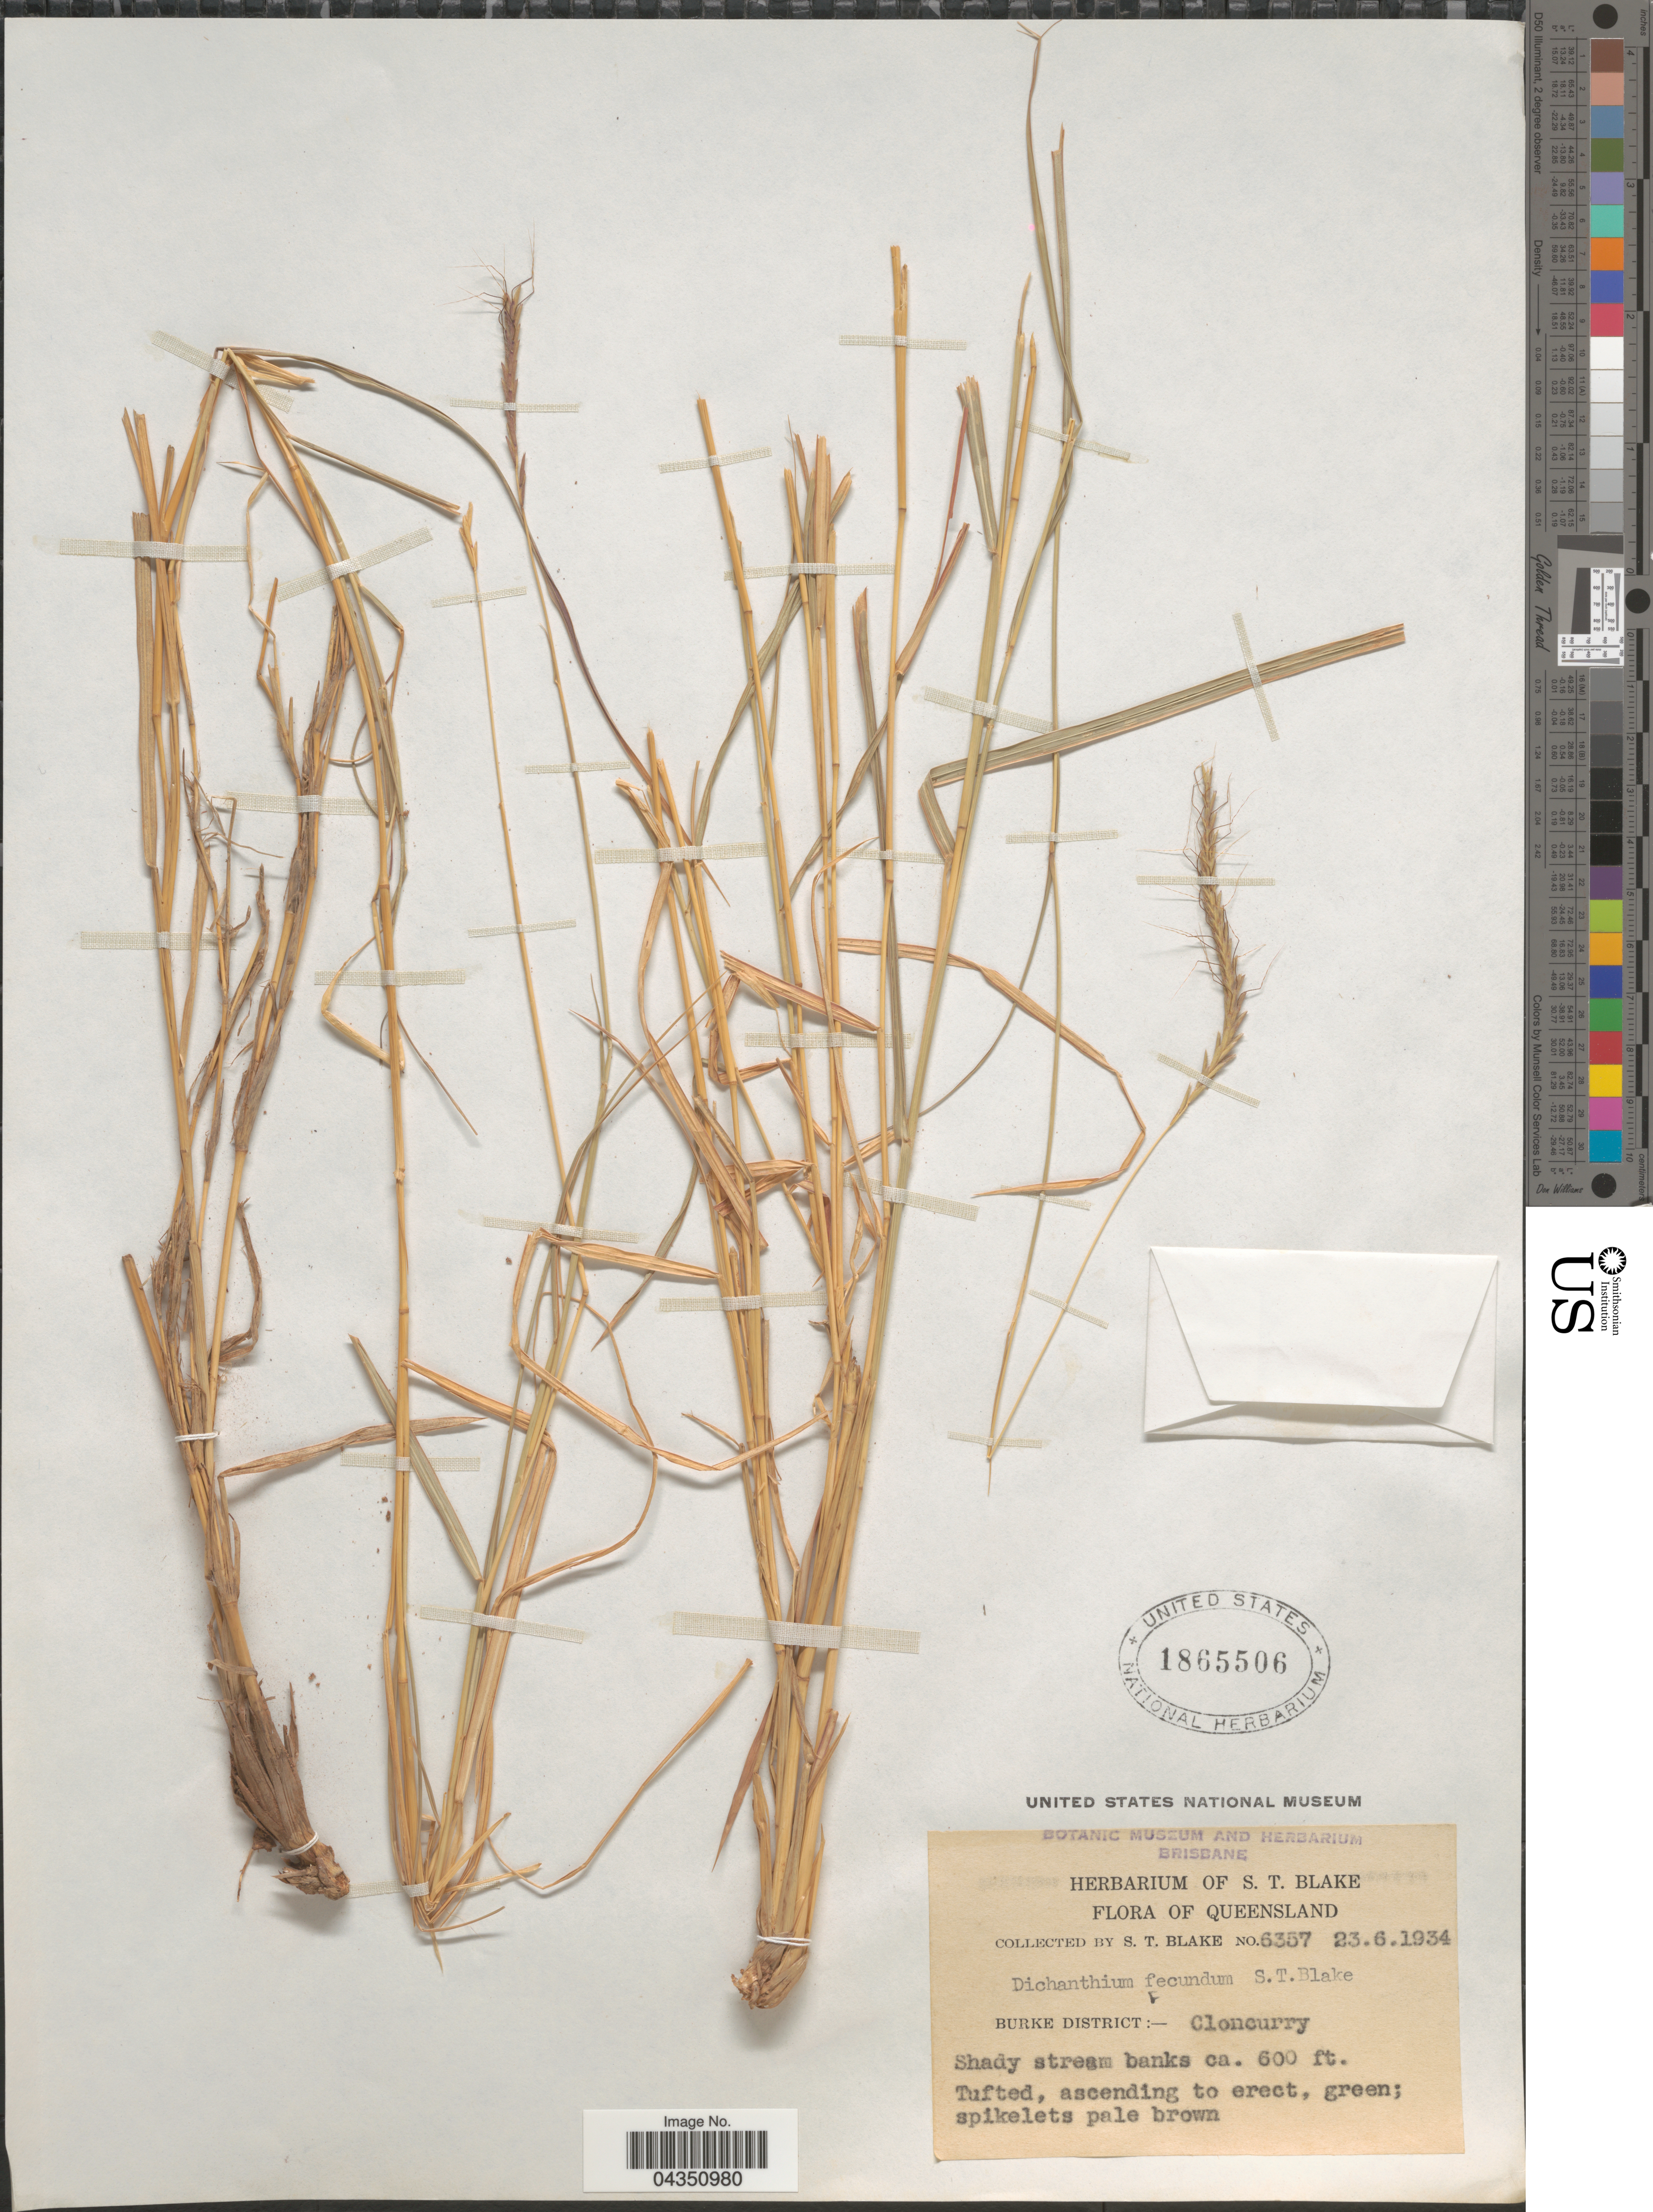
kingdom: Plantae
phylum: Tracheophyta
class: Liliopsida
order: Poales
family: Poaceae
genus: Dichanthium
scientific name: Dichanthium fecundum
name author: S.T. Blake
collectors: S. T. Blake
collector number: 6357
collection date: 1934-06-23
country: Australia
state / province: Queensland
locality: Burke District: Cloncurry.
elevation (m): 183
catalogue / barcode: US 1865506